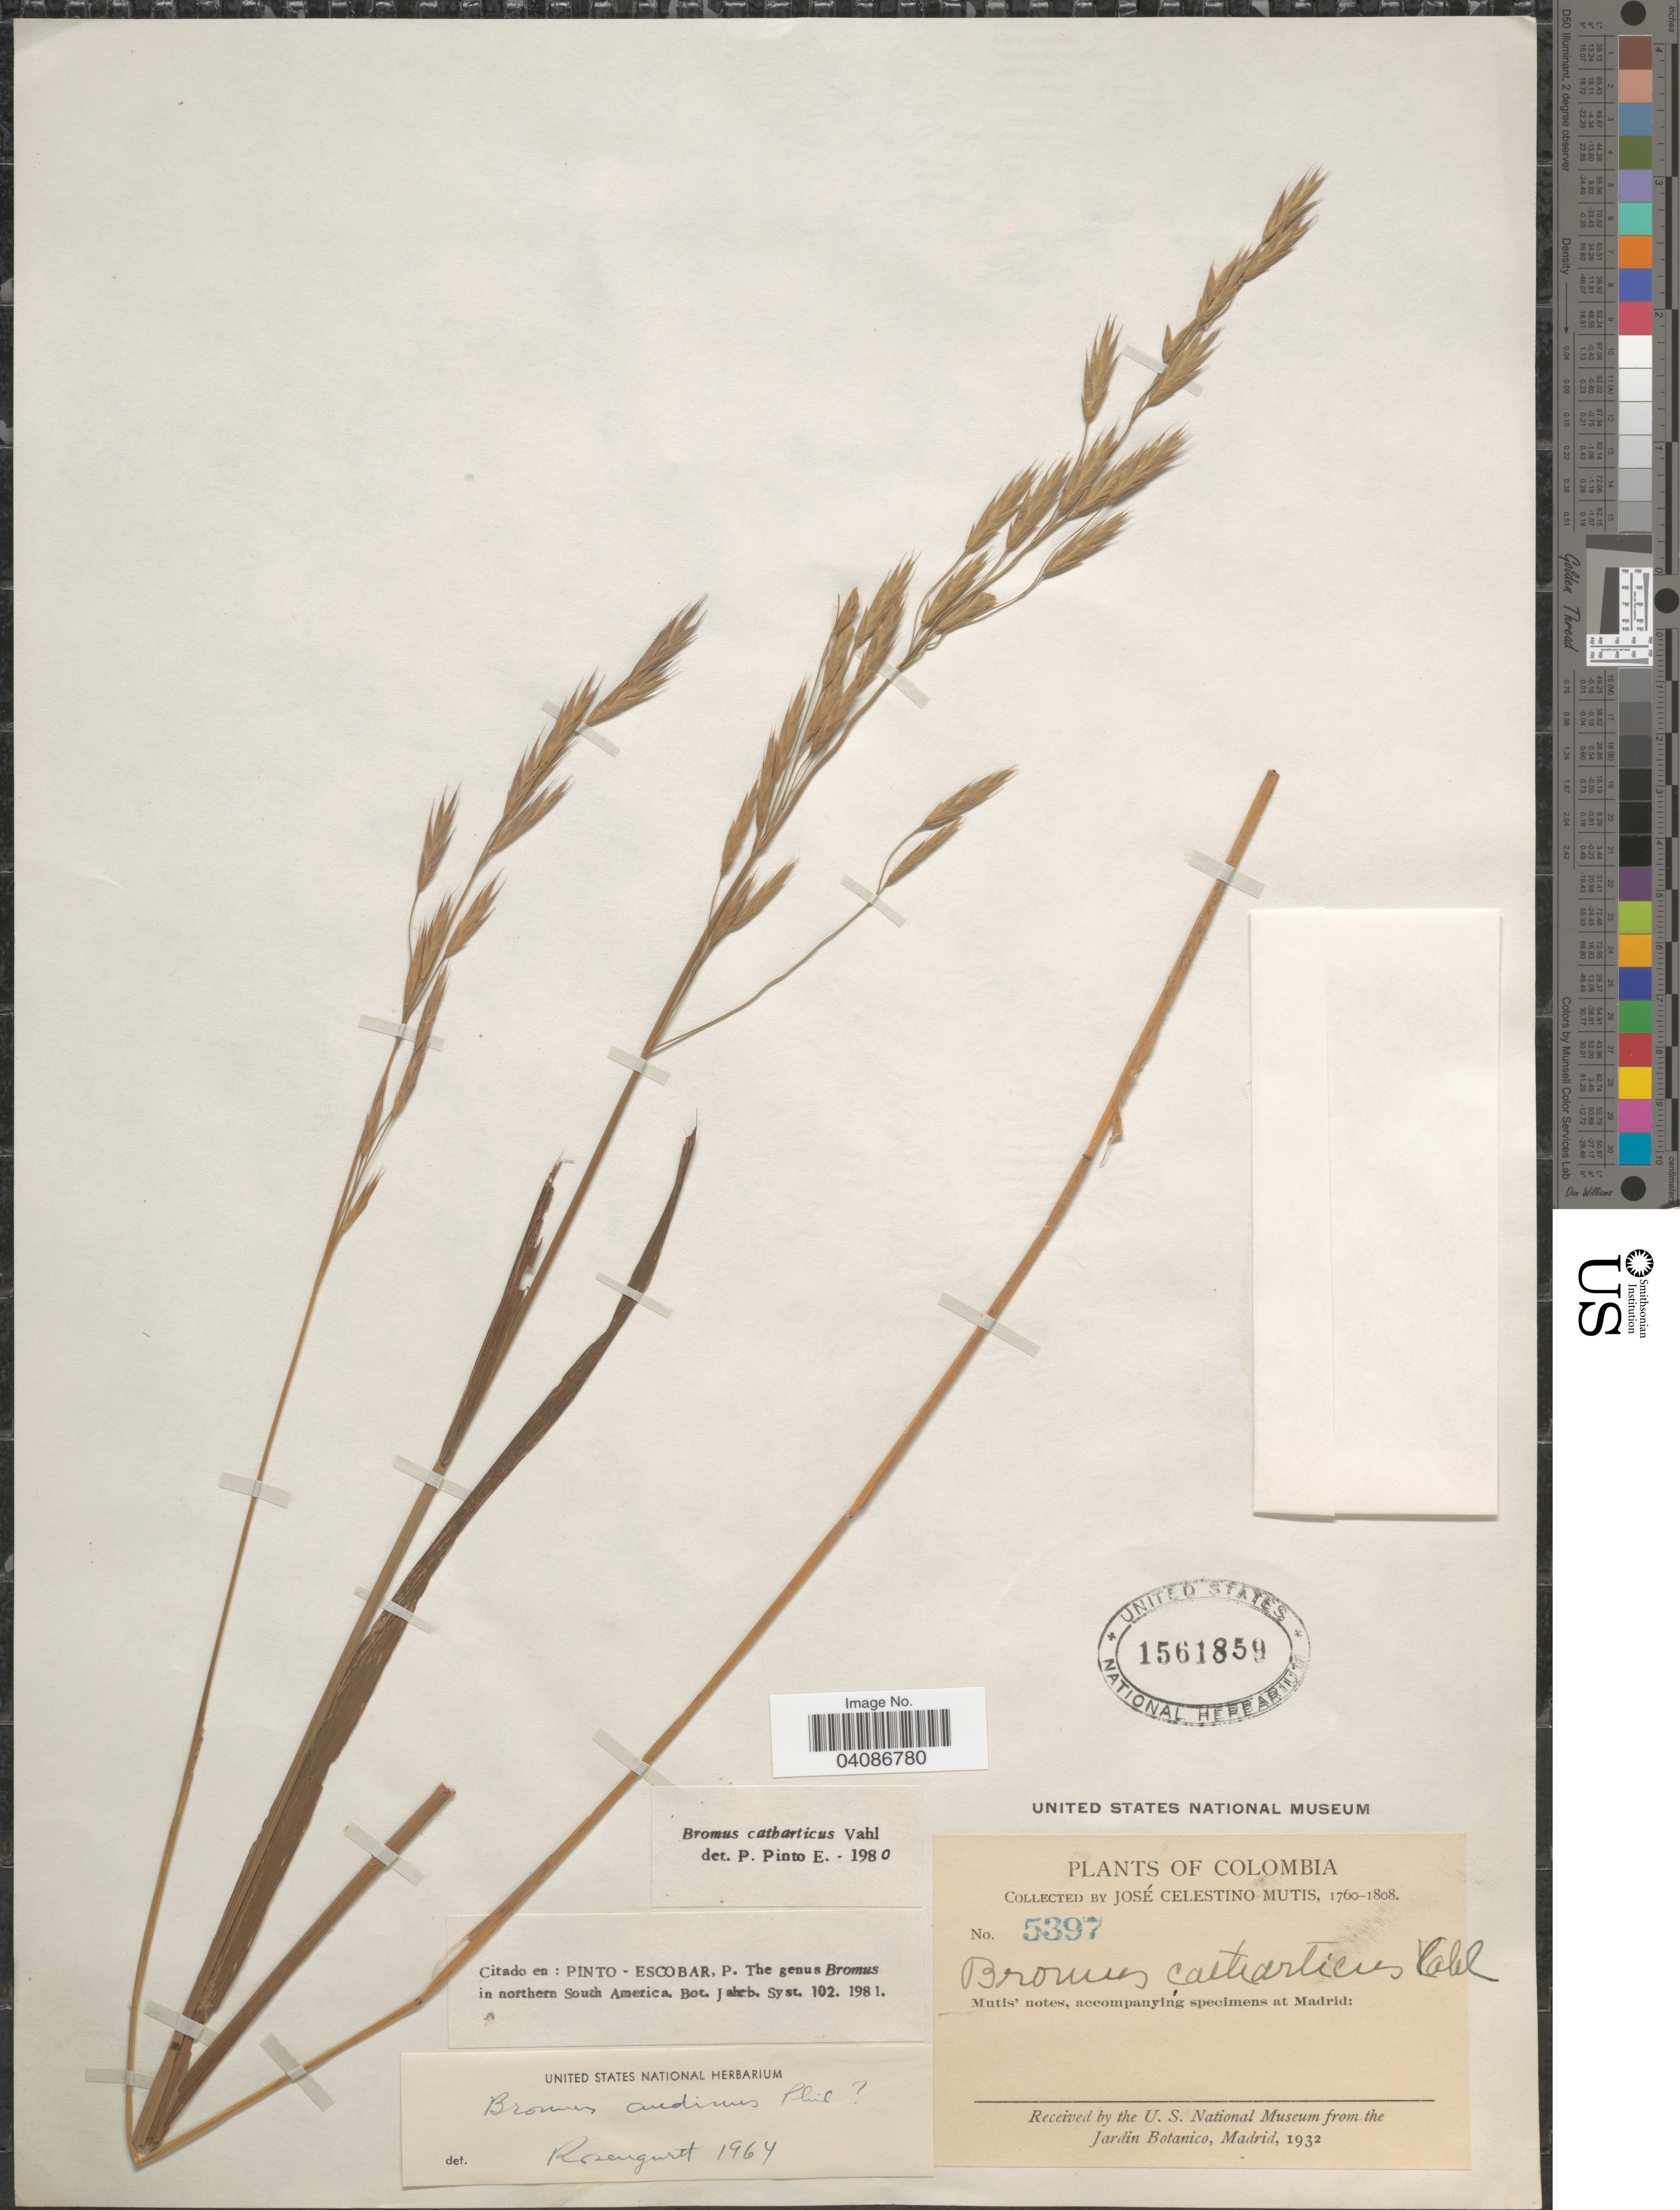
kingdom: Plantae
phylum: Tracheophyta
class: Liliopsida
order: Poales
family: Poaceae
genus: Bromus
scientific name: Bromus catharticus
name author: Vahl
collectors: J. C. B. Mutis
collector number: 5397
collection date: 1760/1808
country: Colombia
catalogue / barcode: US 1561859